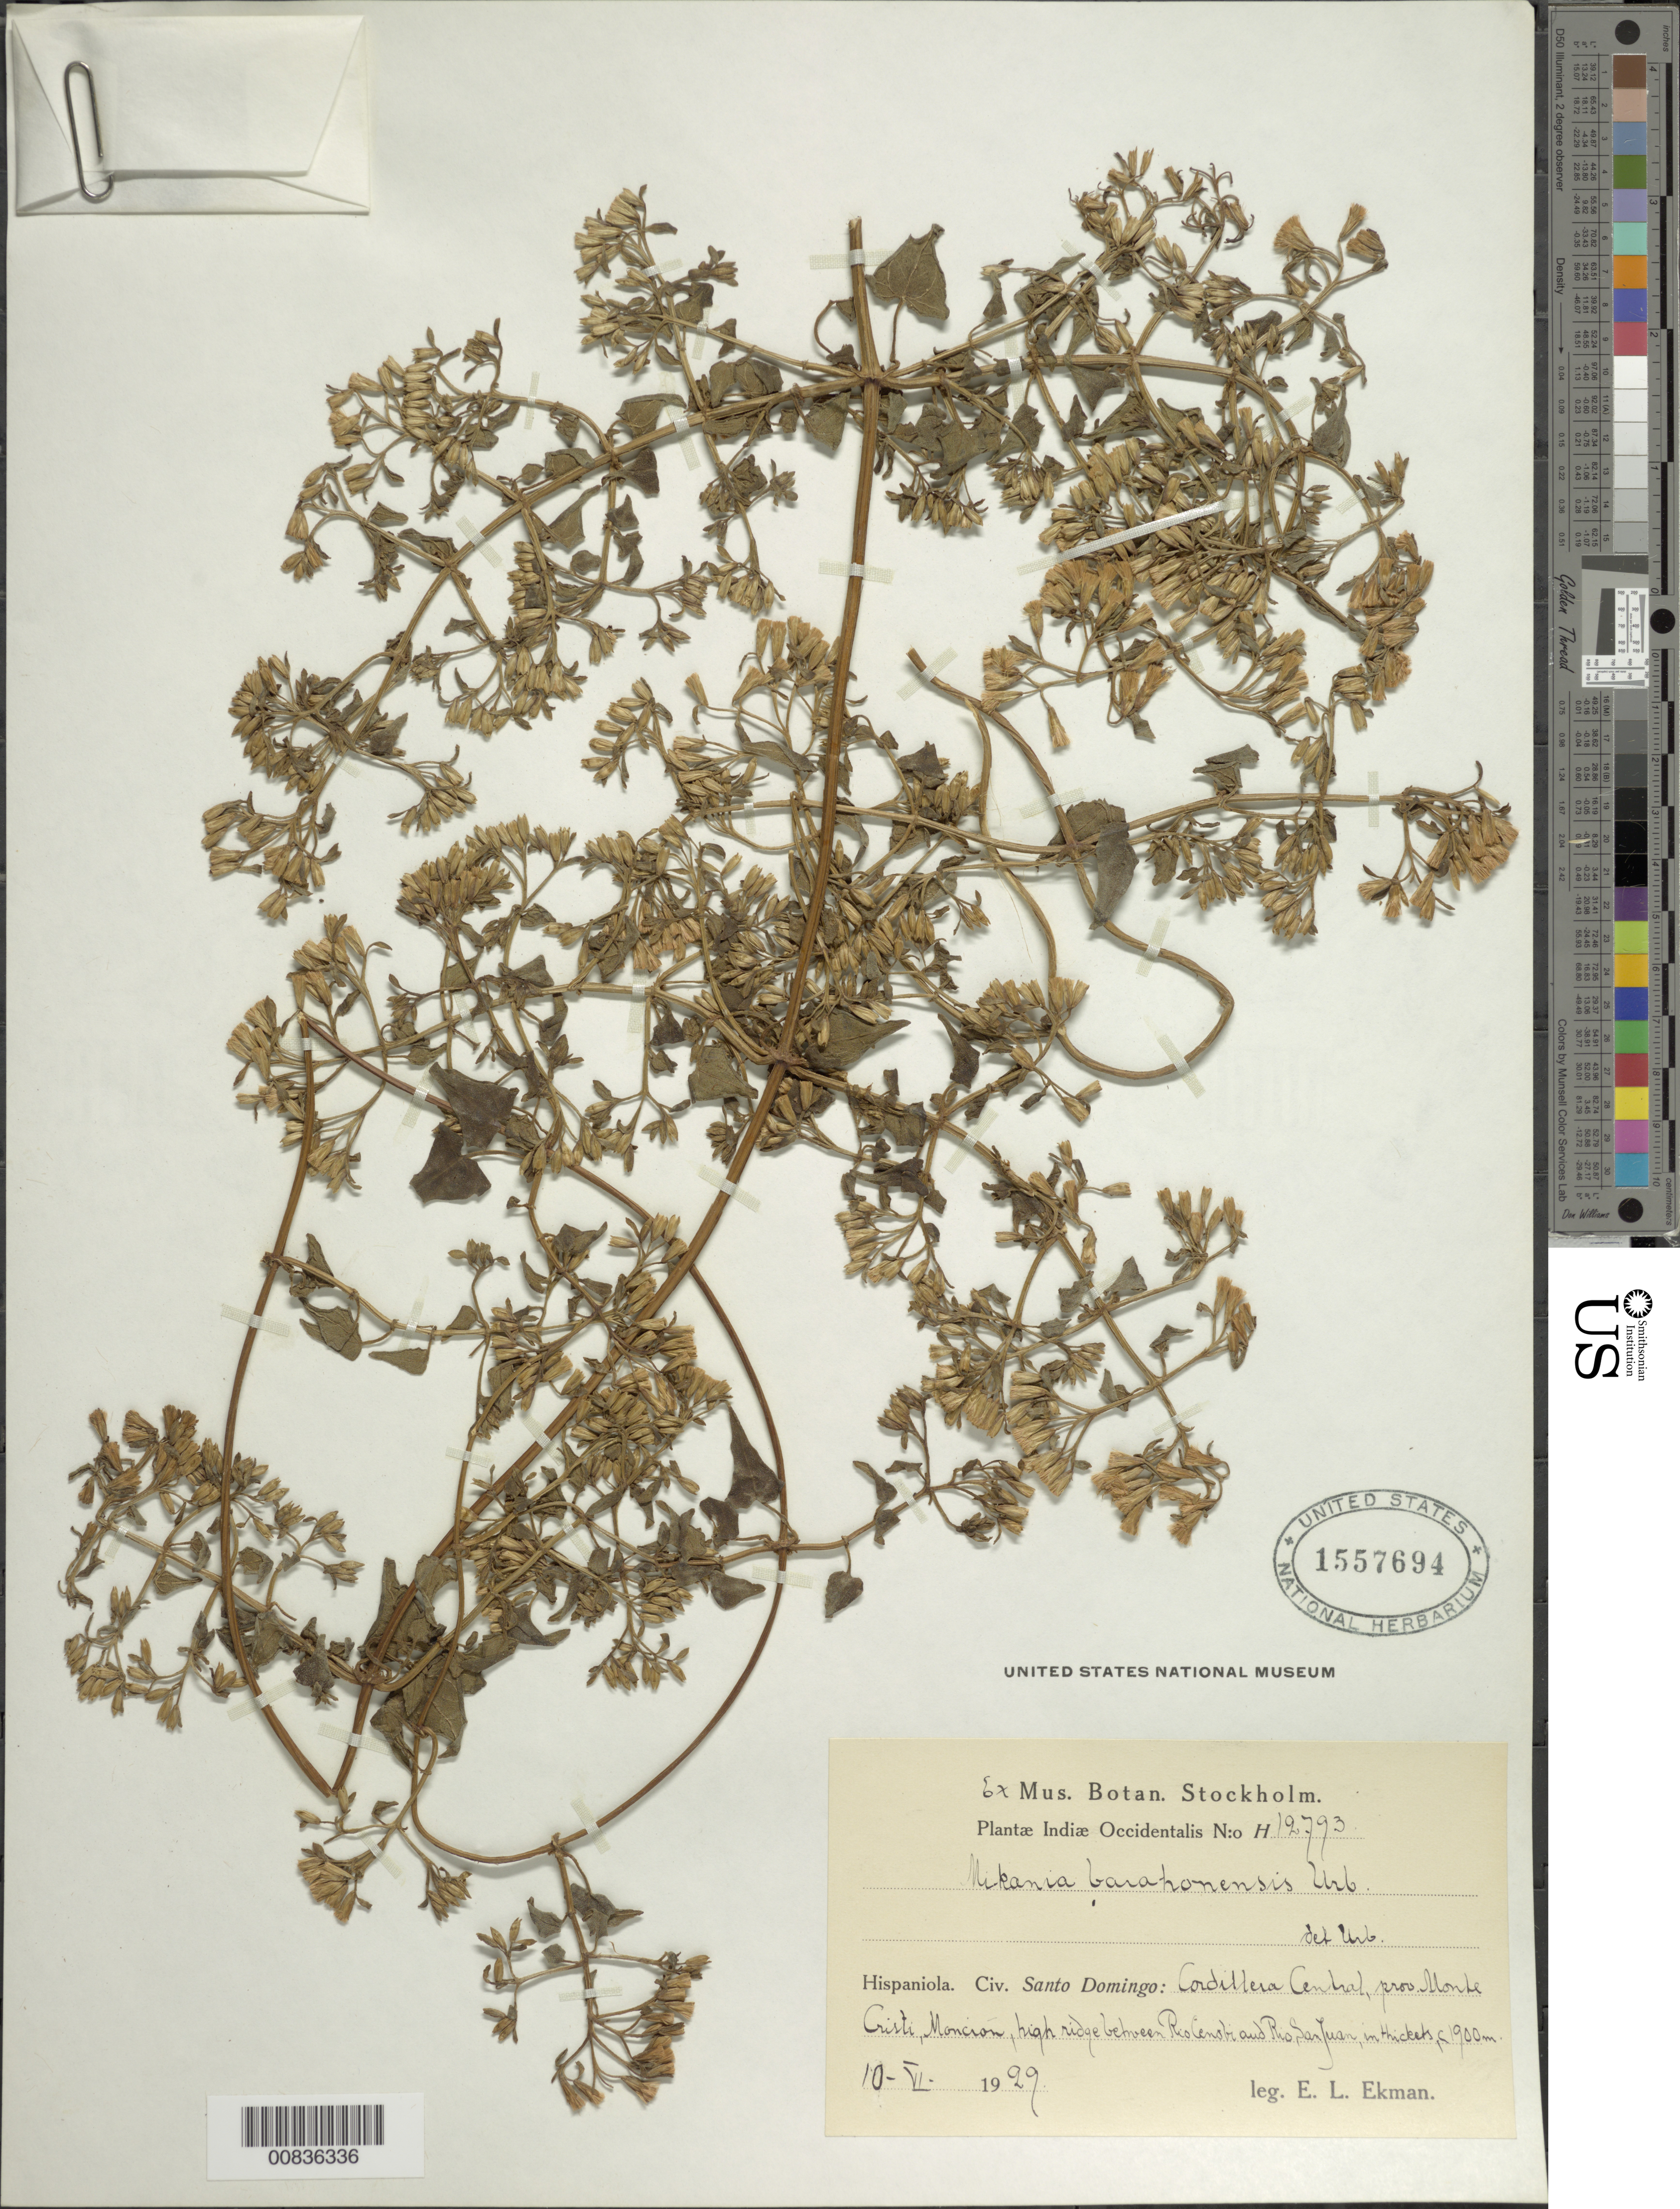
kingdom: Plantae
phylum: Tracheophyta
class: Magnoliopsida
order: Asterales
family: Asteraceae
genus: Mikania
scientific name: Mikania barahonensis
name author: Urb.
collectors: E. L. Ekman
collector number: H 12793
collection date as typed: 10 Jun 1929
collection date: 1929-06-10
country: Dominican Republic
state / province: Monte Cristi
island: Hispaniola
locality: Cordillera Central, Monción, between Rio Cenobi and Rio San Juan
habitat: In thickets on high ridge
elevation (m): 1900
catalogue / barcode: US 1557694